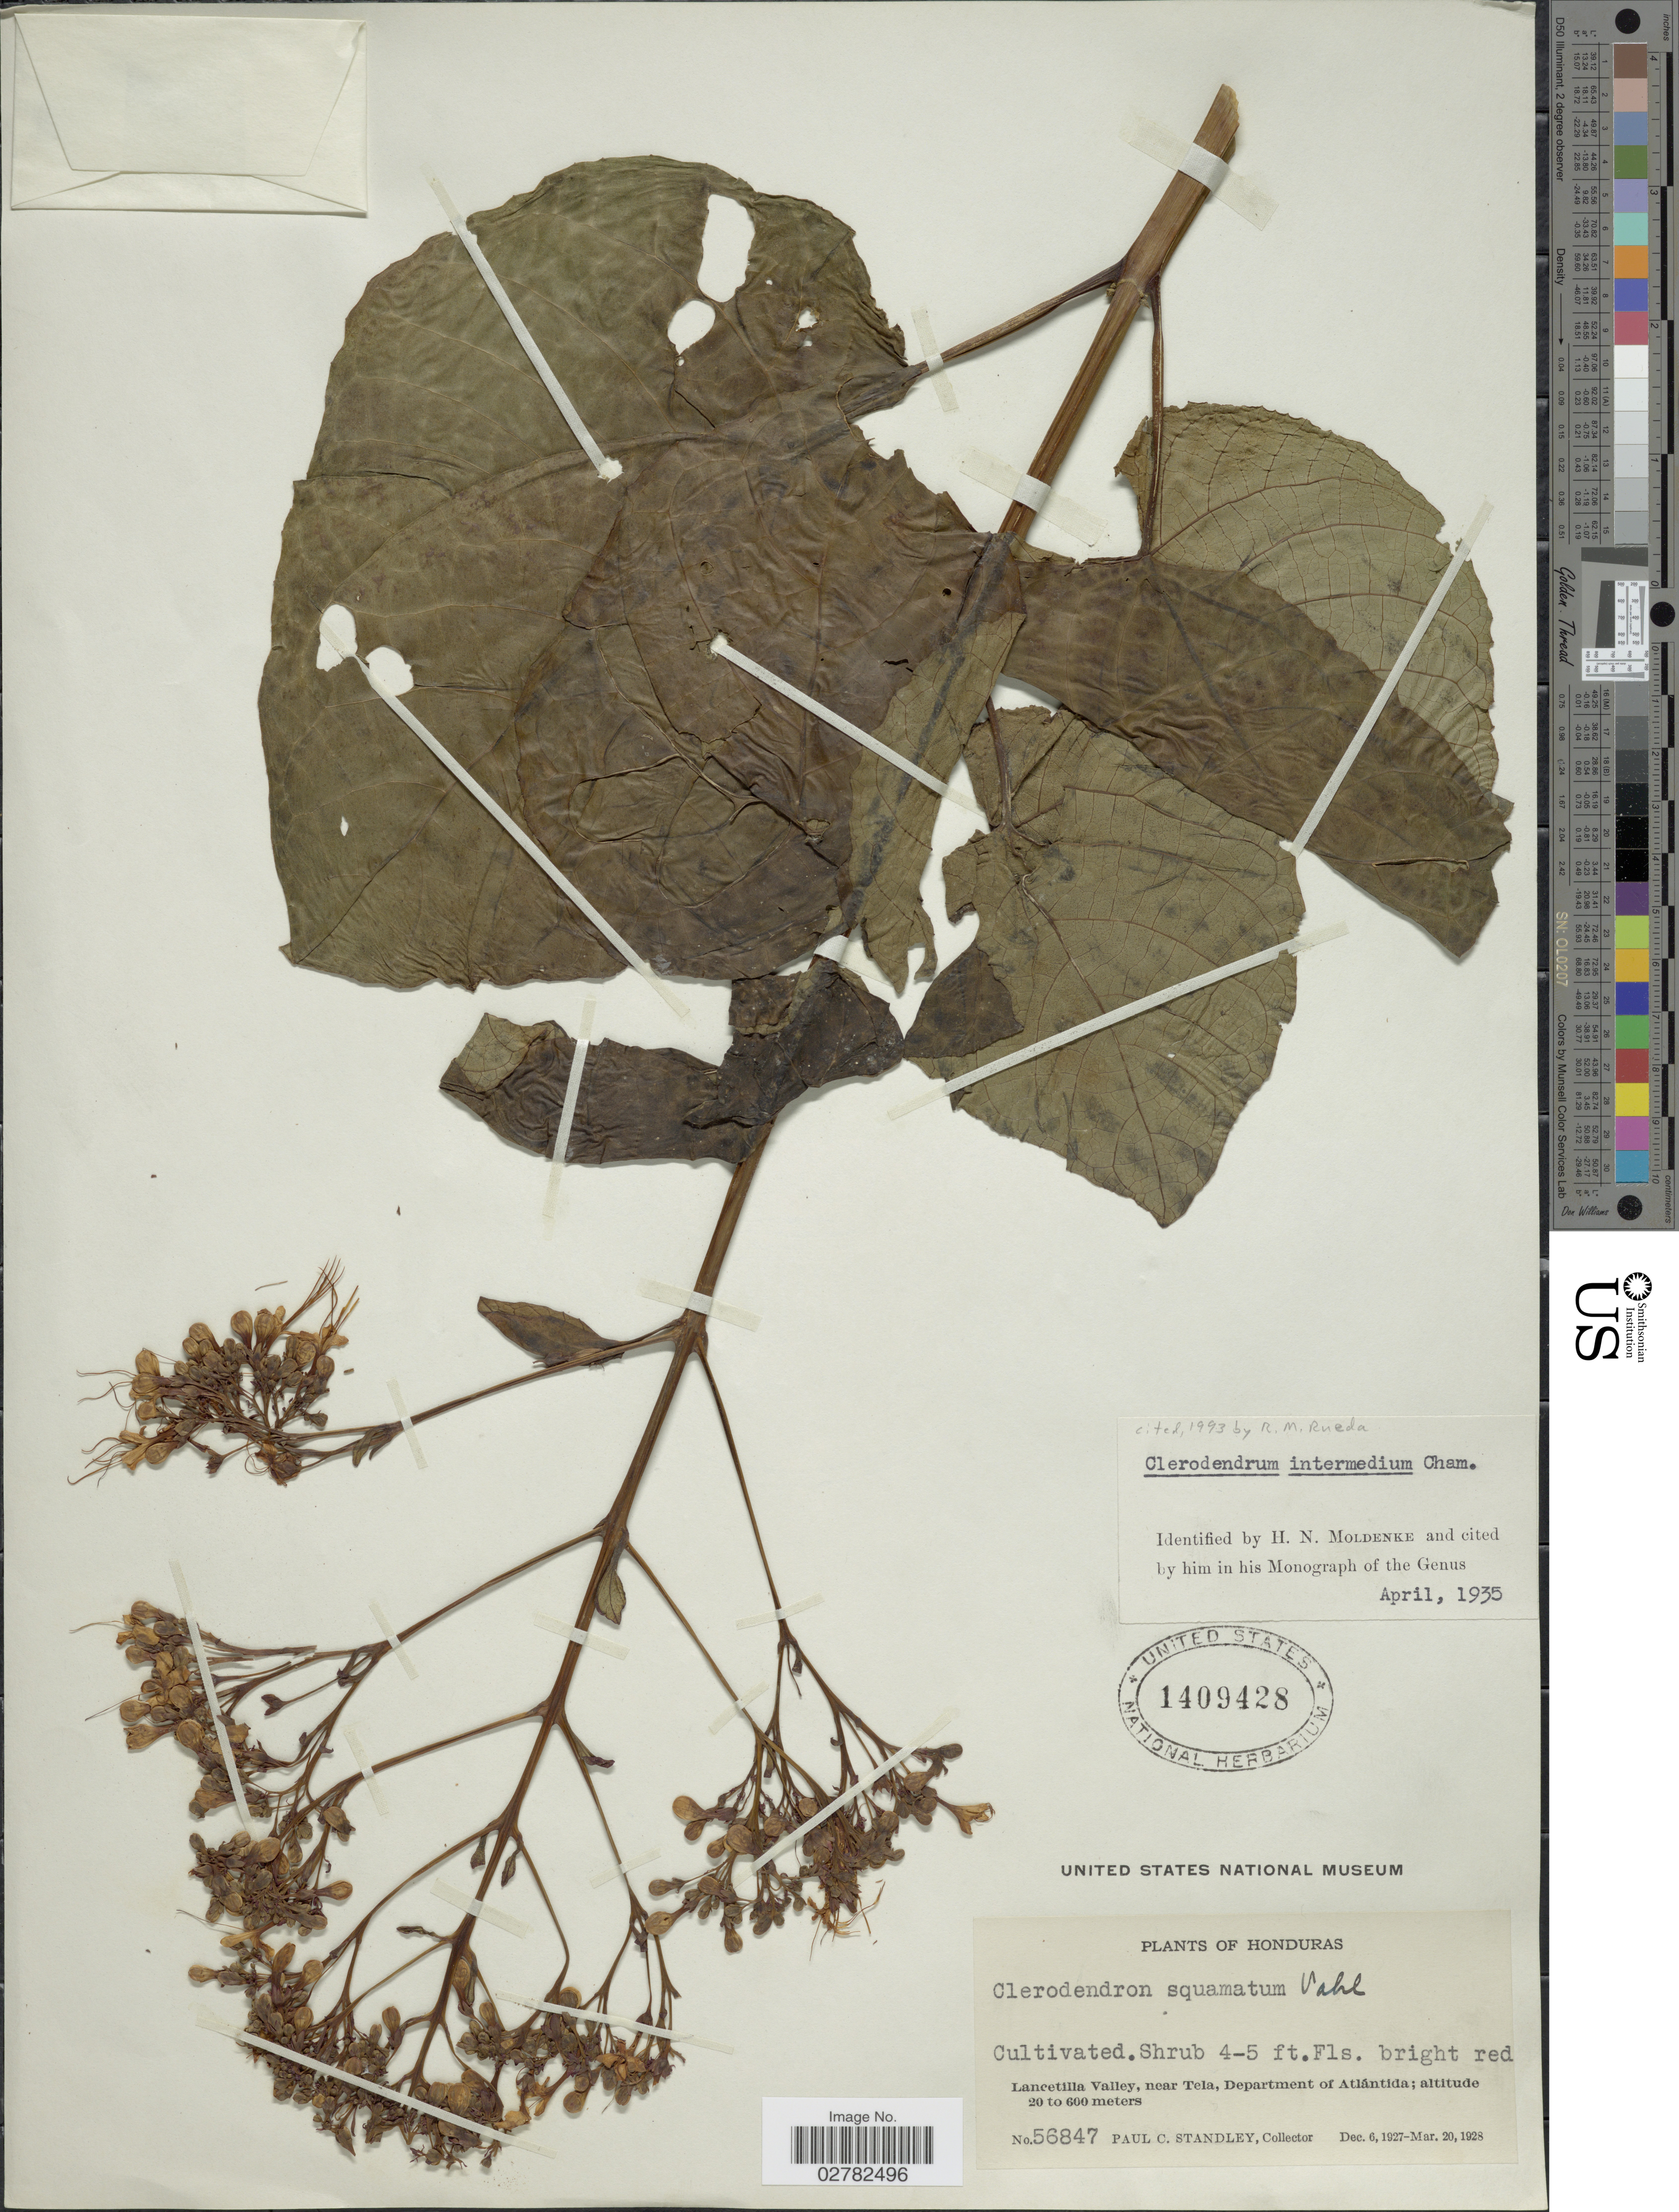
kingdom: Plantae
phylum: Tracheophyta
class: Magnoliopsida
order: Lamiales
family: Lamiaceae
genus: Clerodendrum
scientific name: Clerodendrum intermedium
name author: Cham.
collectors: P. C. Standley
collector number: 56847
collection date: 1927-12-06/1928-03-20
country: Honduras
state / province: Atlántida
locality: Lancetilla Valley, near Tela, Department of Atlántida.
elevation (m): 20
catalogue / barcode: US 1409428